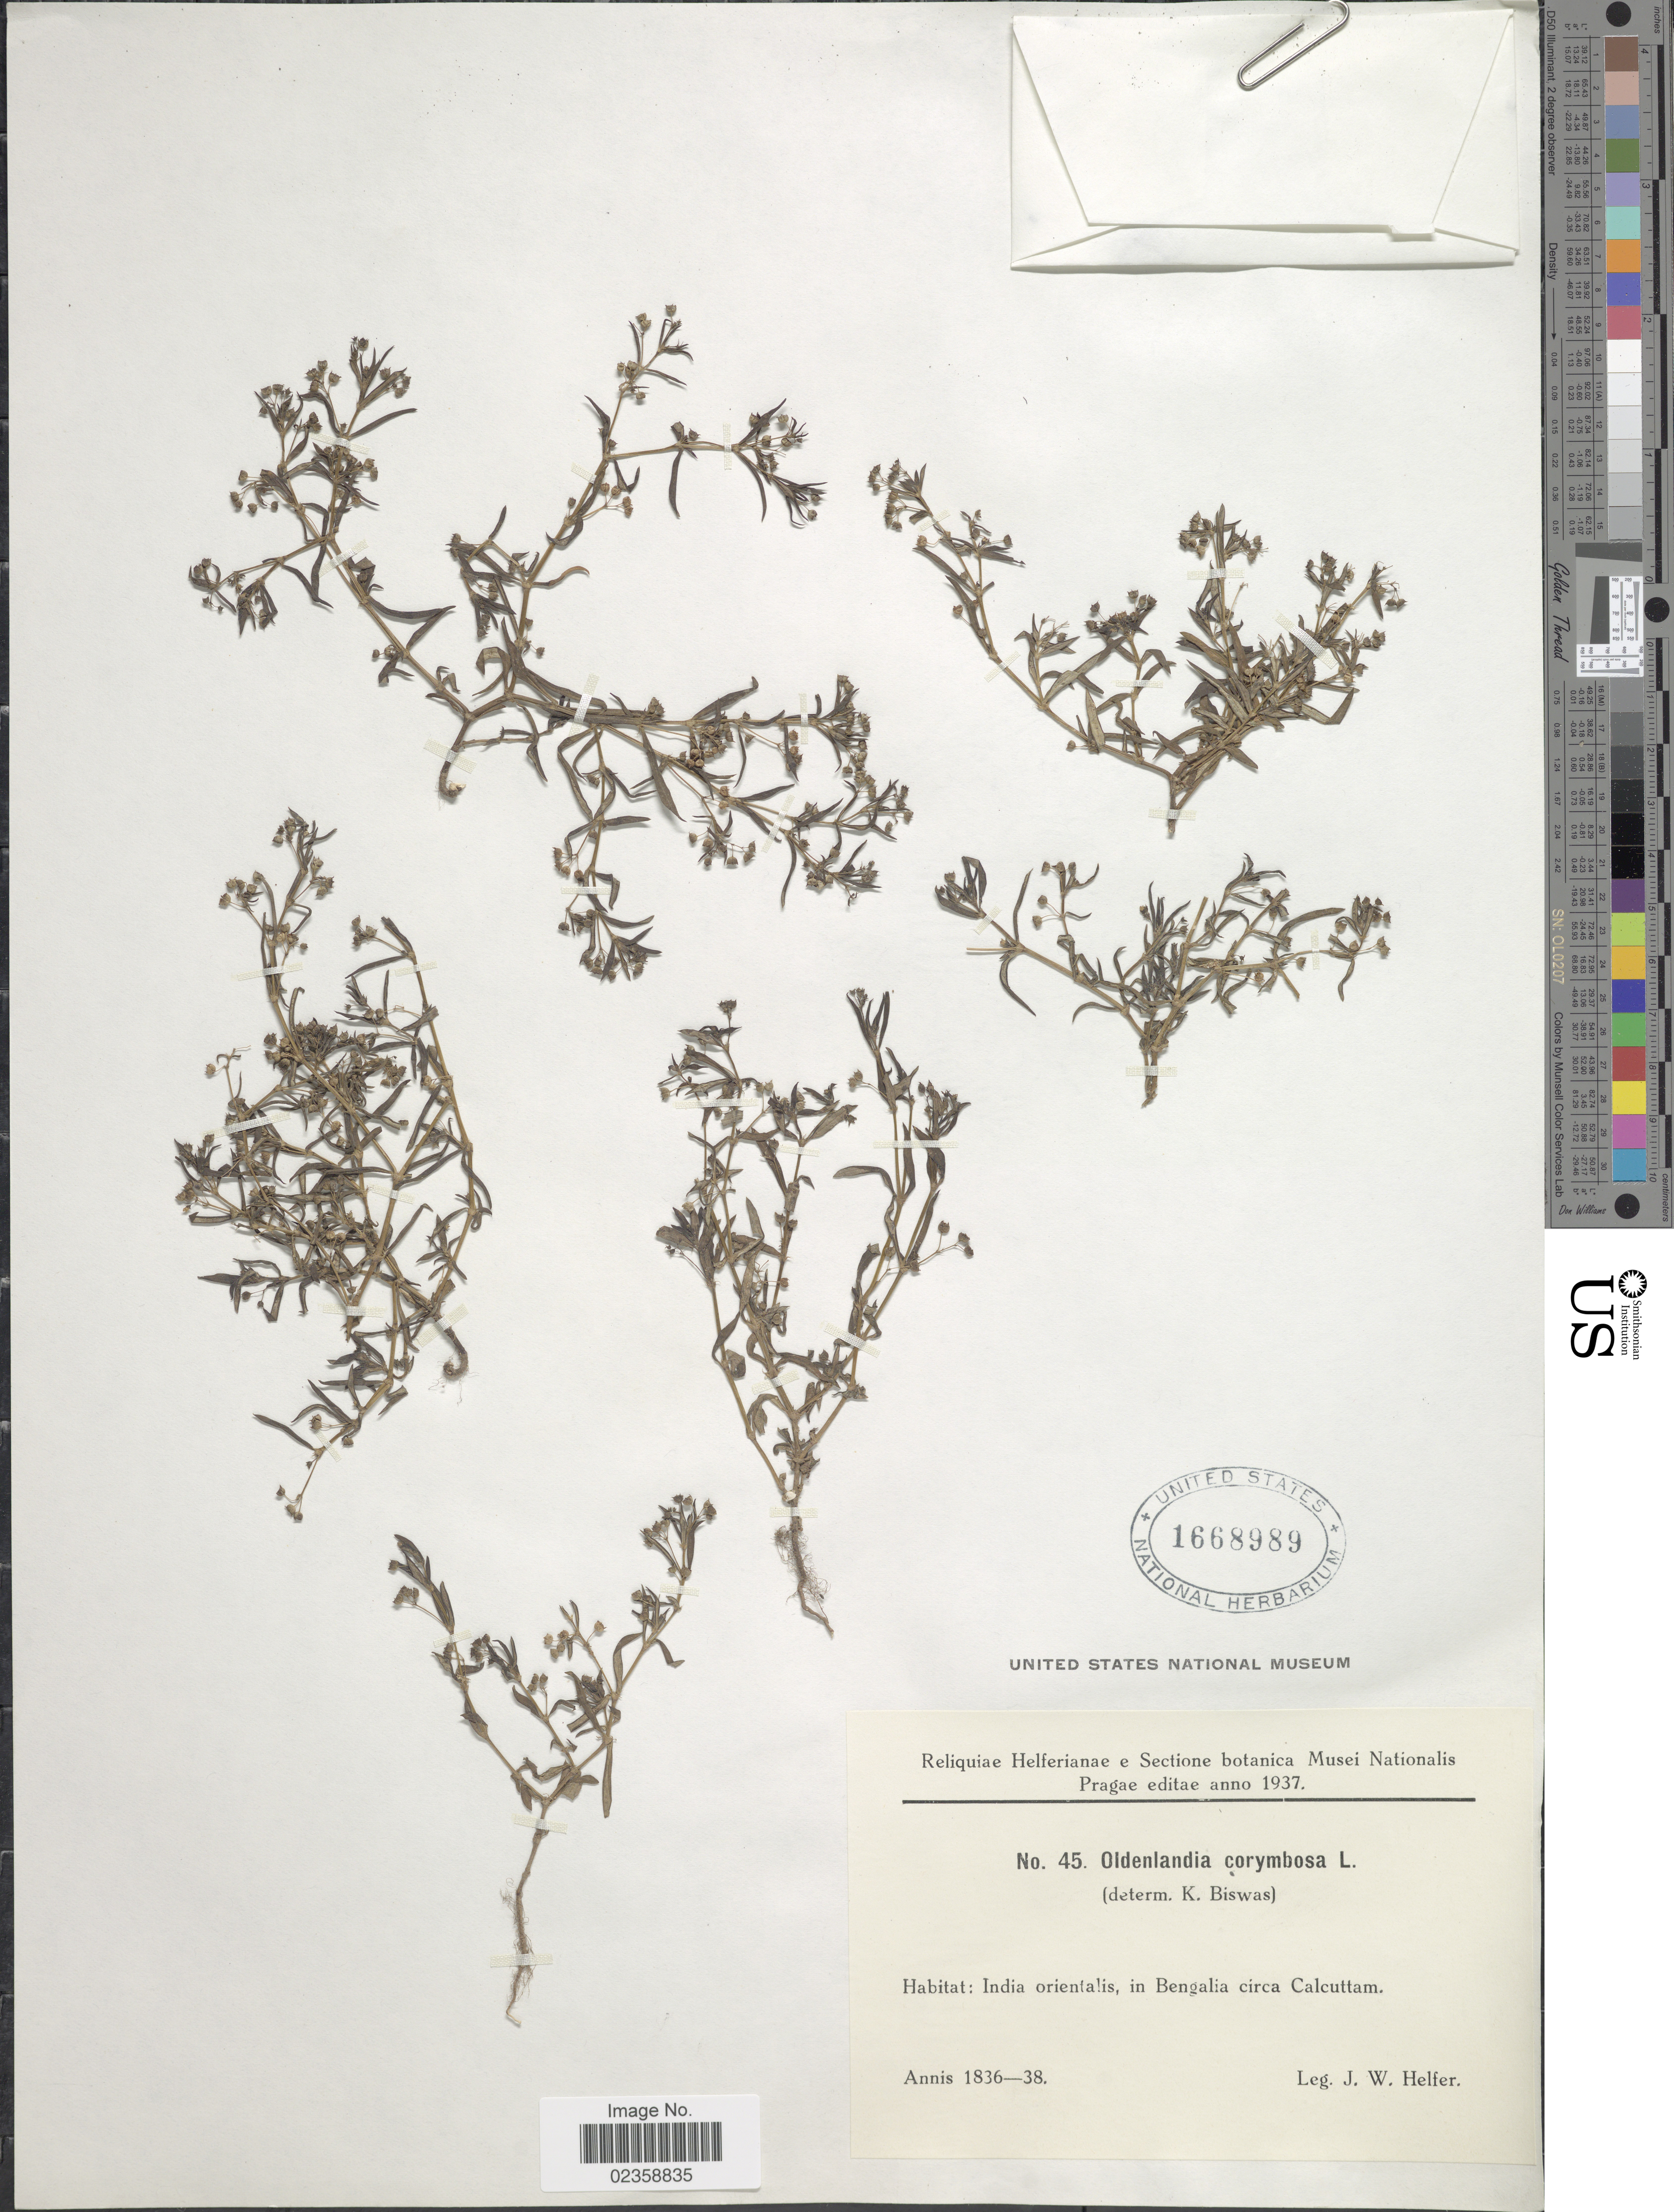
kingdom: Plantae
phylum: Tracheophyta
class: Magnoliopsida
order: Gentianales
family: Rubiaceae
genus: Oldenlandia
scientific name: Oldenlandia corymbosa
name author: L.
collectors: J. W. Helfer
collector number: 45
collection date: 1937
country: India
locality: India orientalis, in Bengalia circa Calcuttam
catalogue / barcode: US 1668989